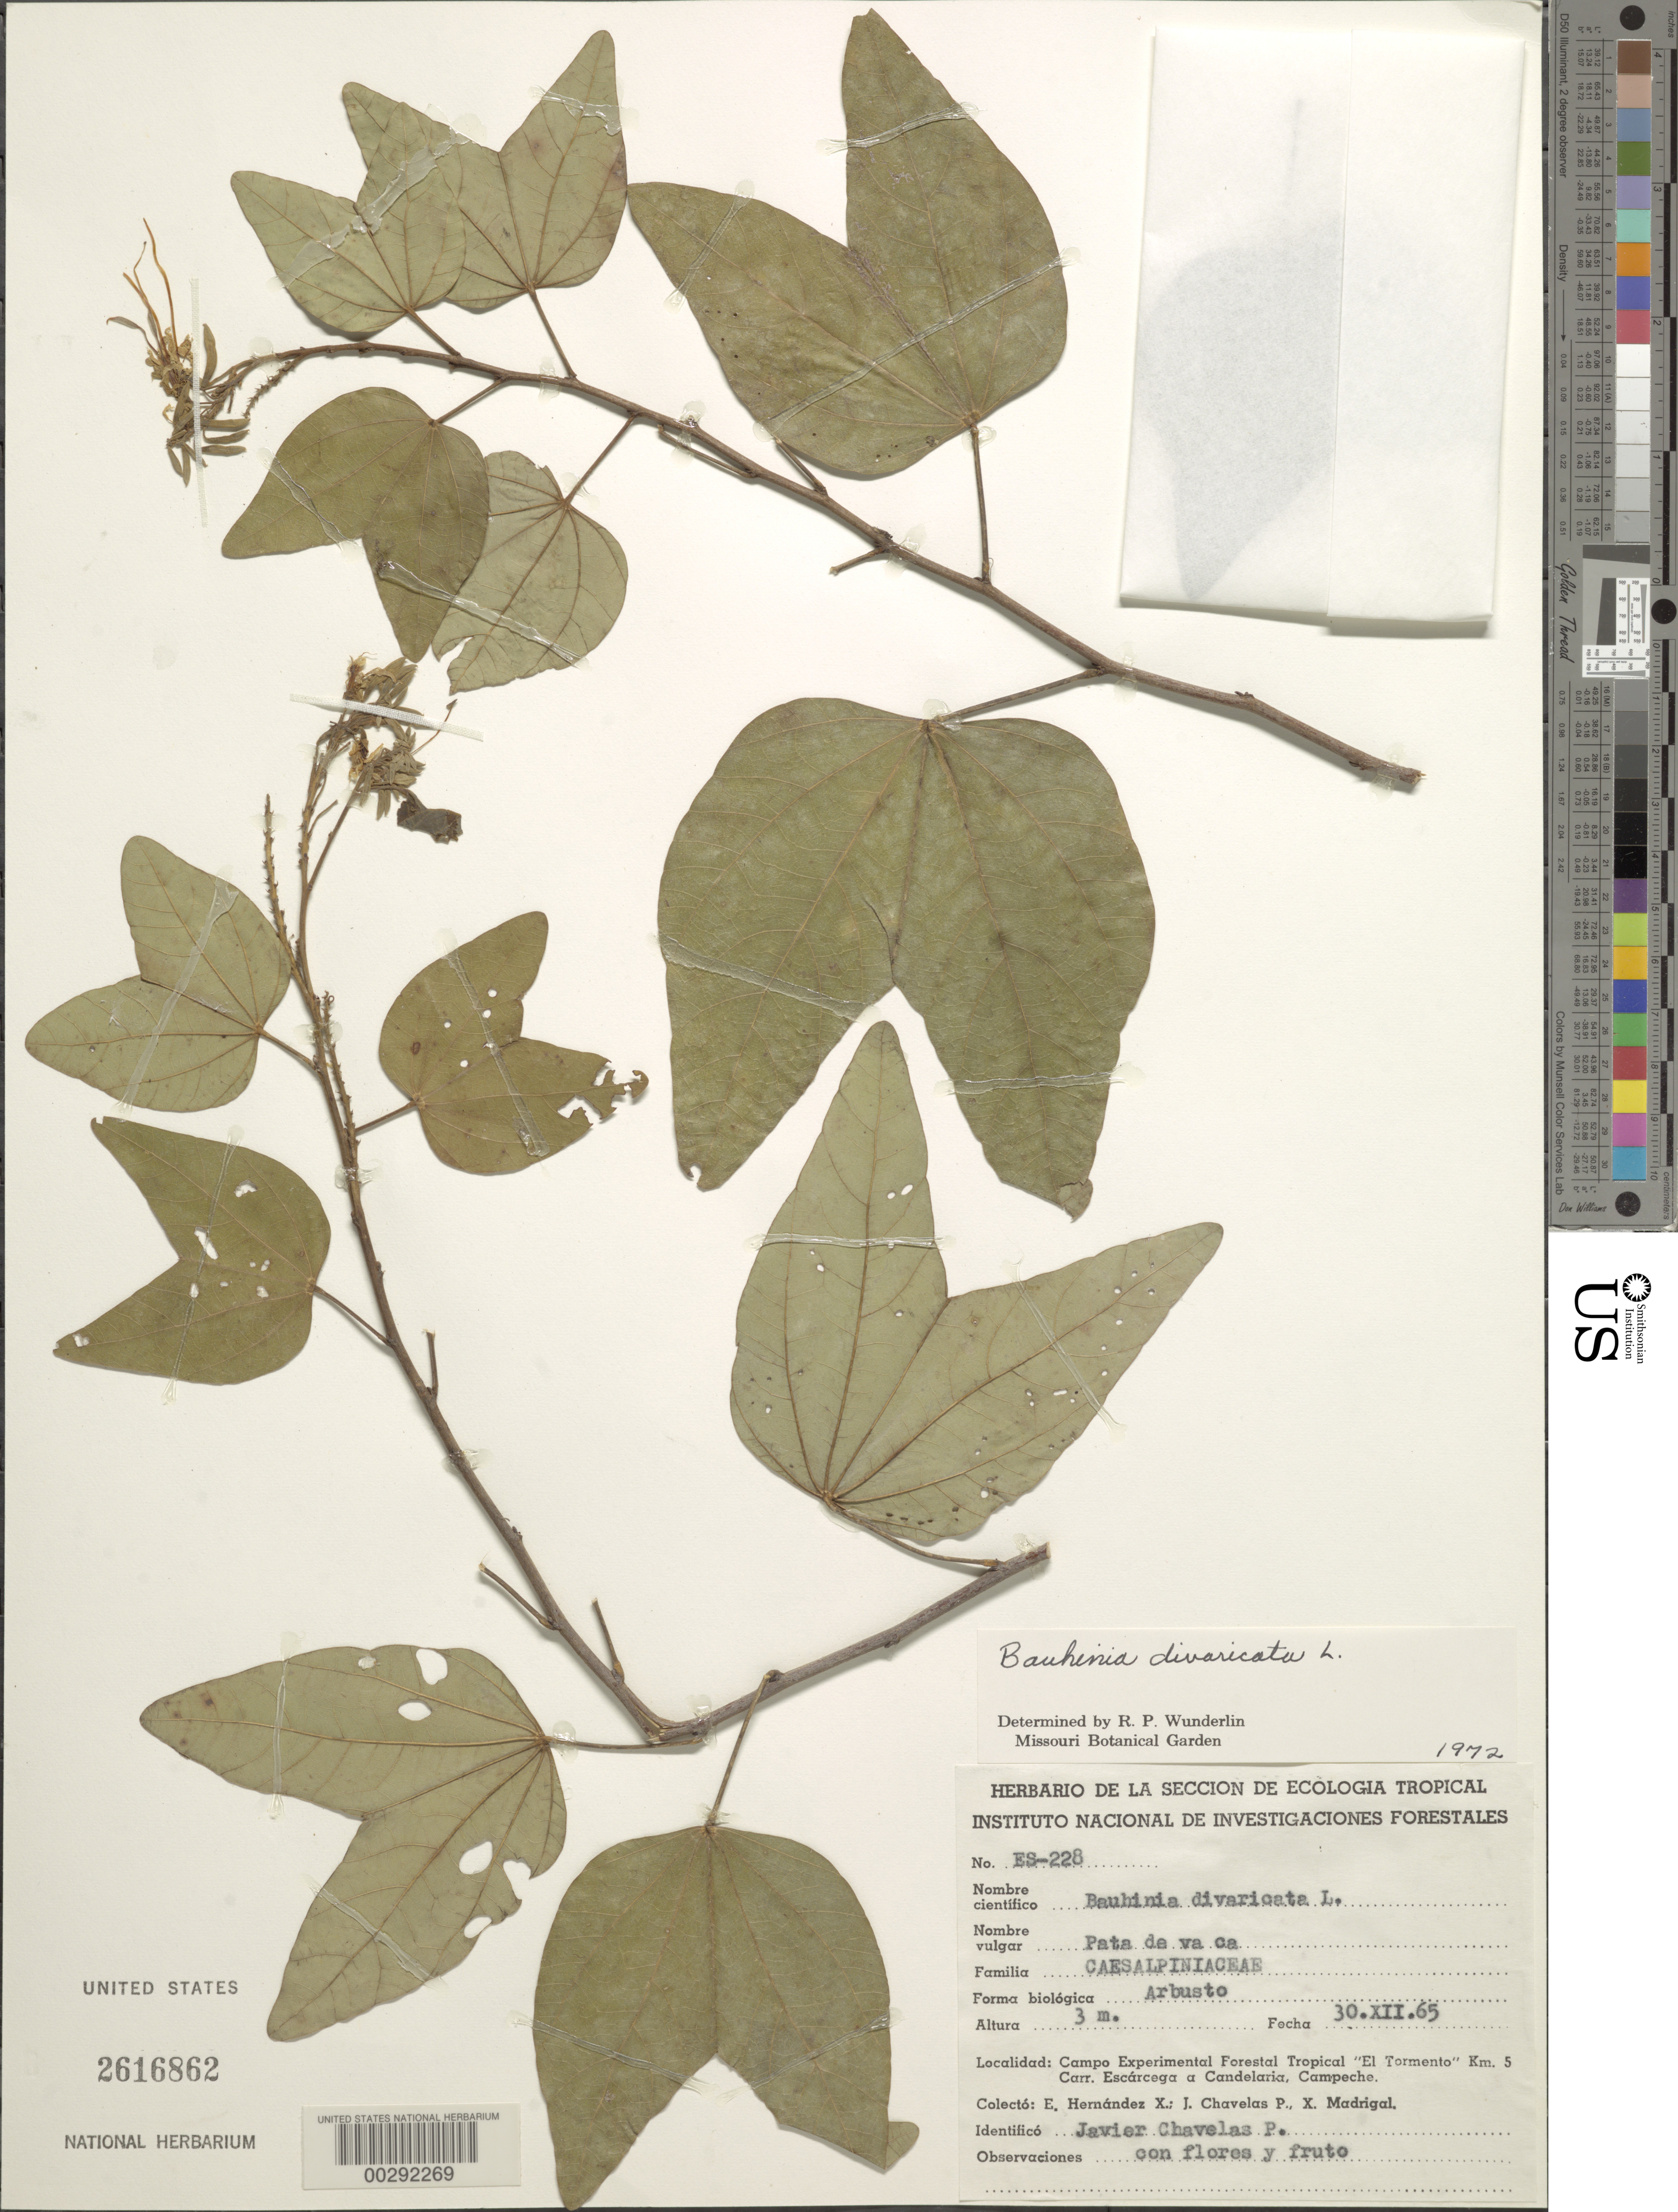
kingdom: Plantae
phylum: Tracheophyta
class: Magnoliopsida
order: Fabales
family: Fabaceae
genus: Bauhinia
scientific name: Bauhinia divaricata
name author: L.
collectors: E. I. Hernández-X., R. Chavelas P. & X. Madrigal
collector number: Es-228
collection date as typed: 30 Dec 1965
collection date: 1965-12-30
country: Mexico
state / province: Campeche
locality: Campo Experimental Forestal Tropical "El Tormento" km 5 carr. Escarcega a Candelaria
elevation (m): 3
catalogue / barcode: US 2616862